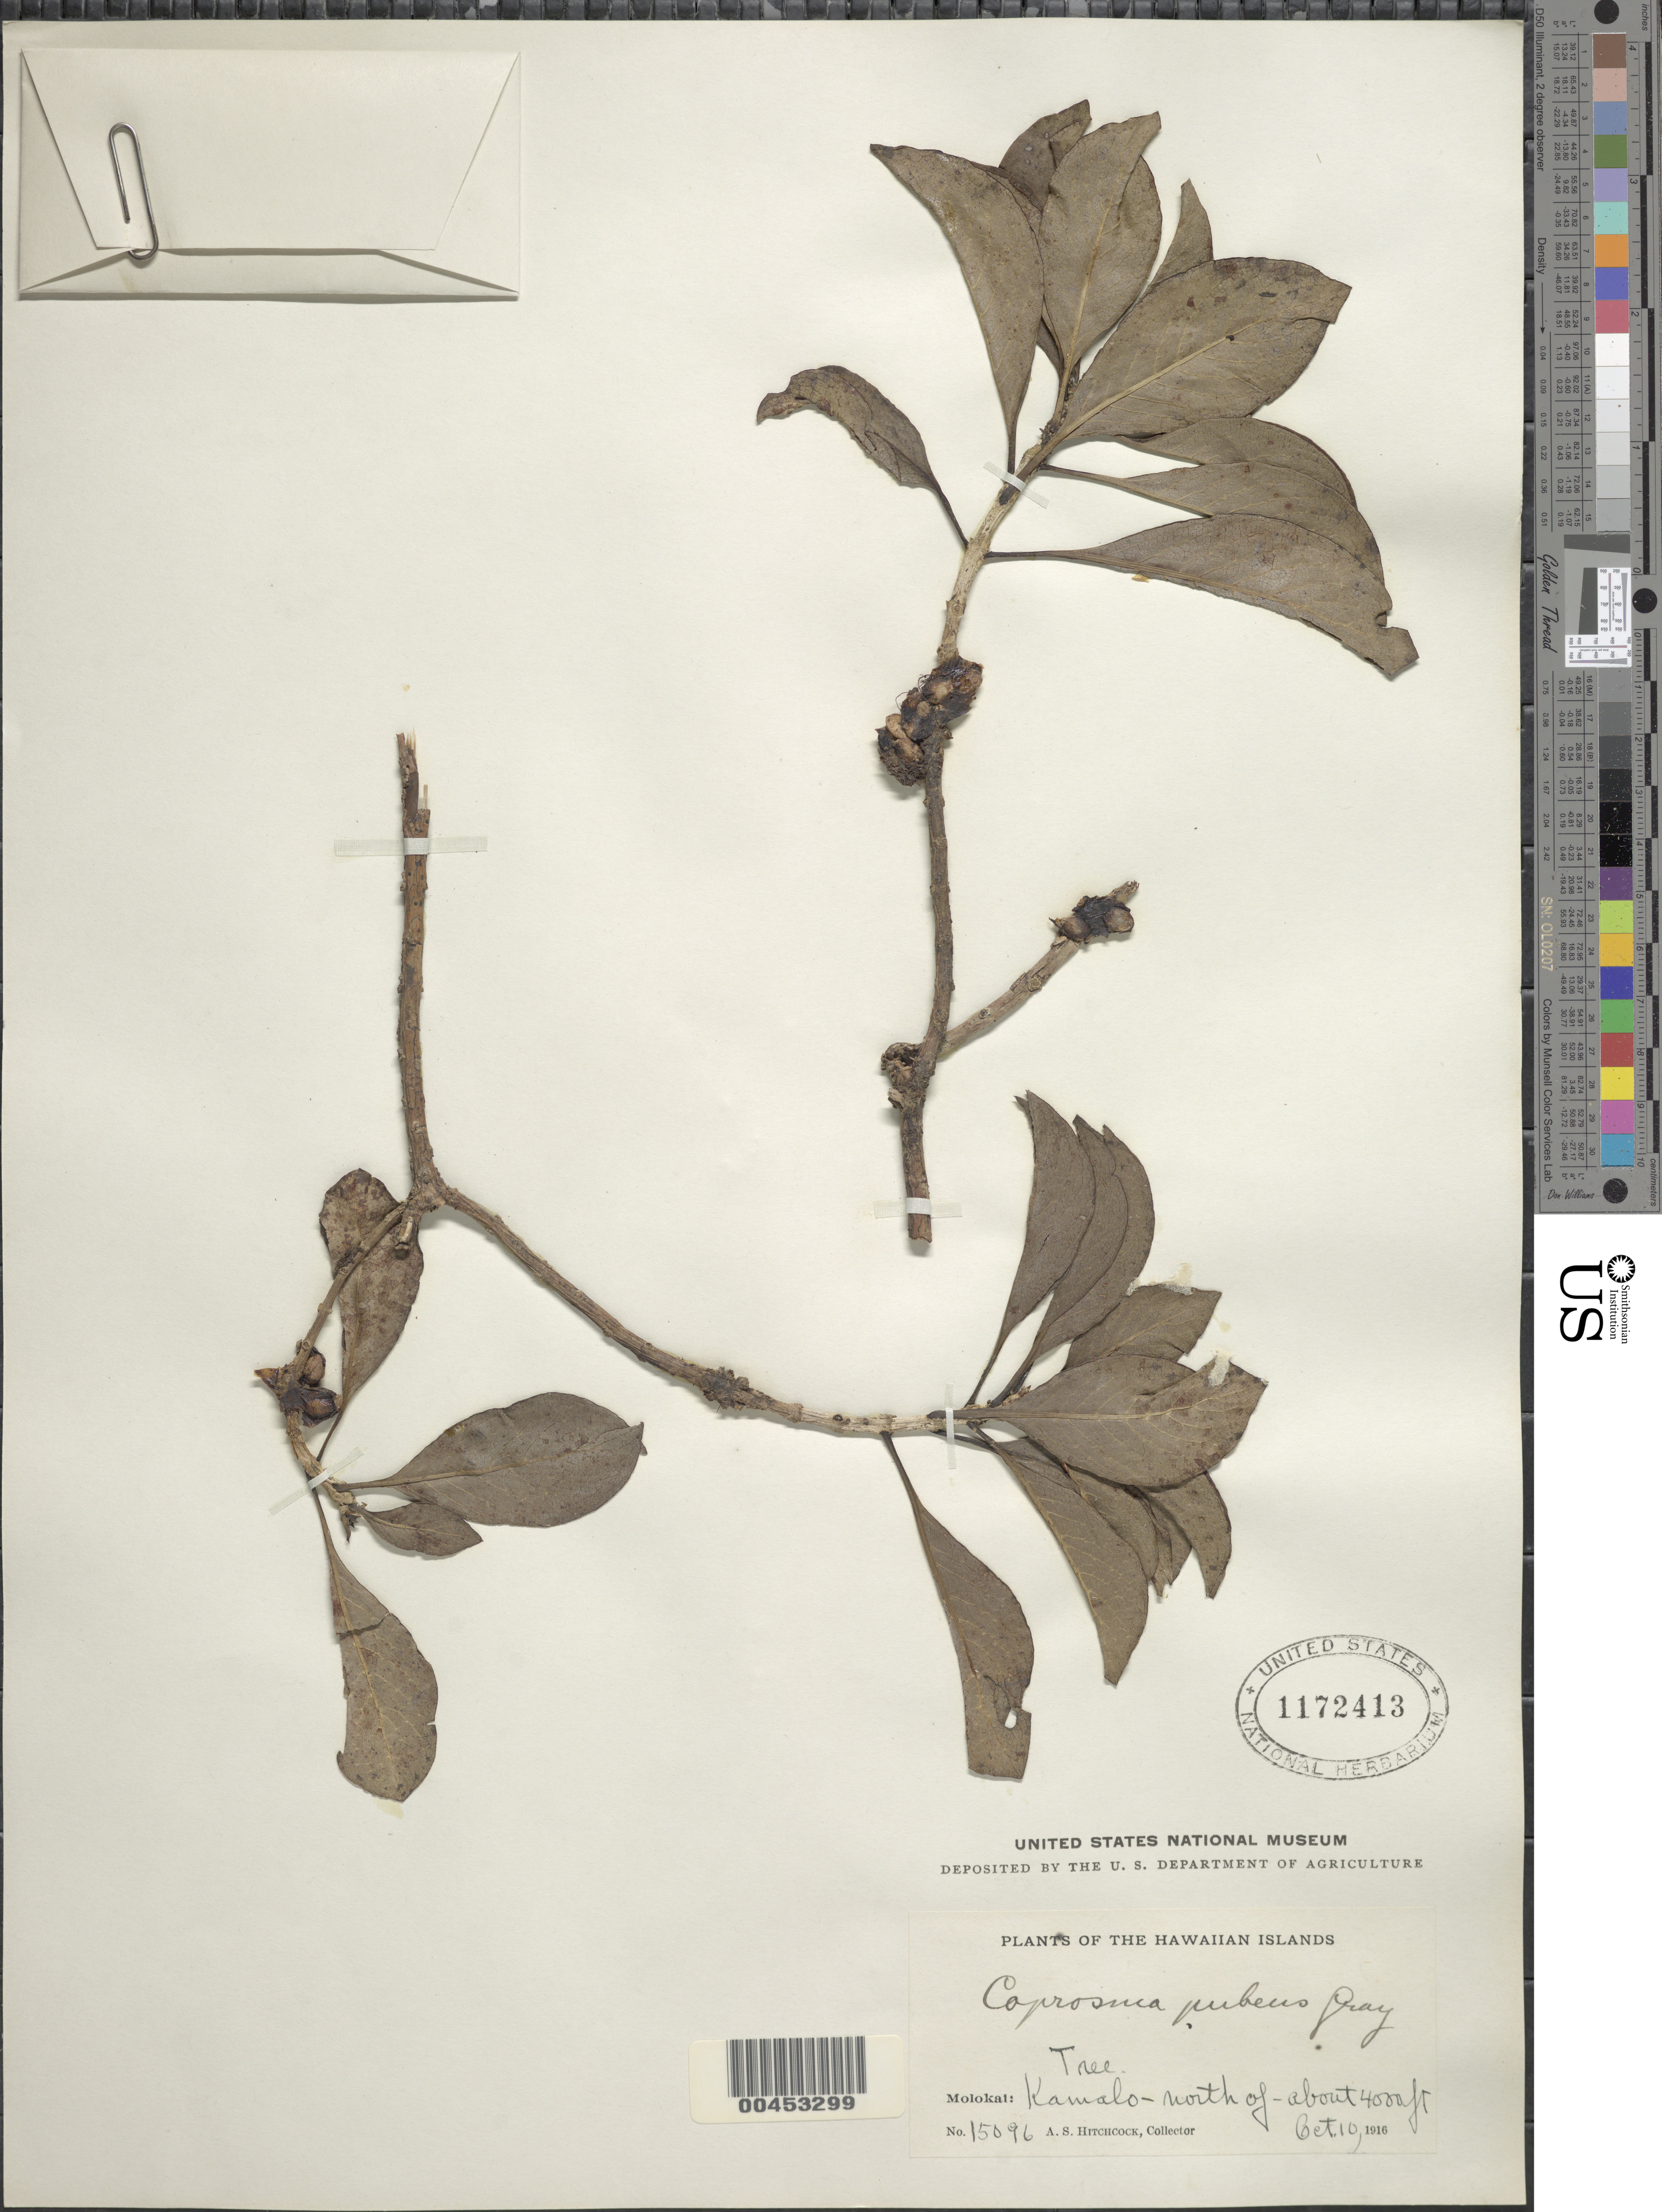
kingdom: Plantae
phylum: Tracheophyta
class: Magnoliopsida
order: Gentianales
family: Rubiaceae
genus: Coprosma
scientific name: Coprosma pubens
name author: A. Gray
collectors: A. S. Hitchcock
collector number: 15096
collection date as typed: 10 Oct 1916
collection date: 1916-10-10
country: United States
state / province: Hawaii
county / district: Maui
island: Moloka'i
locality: Kamalo - N of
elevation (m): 1219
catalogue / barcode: US 1172413